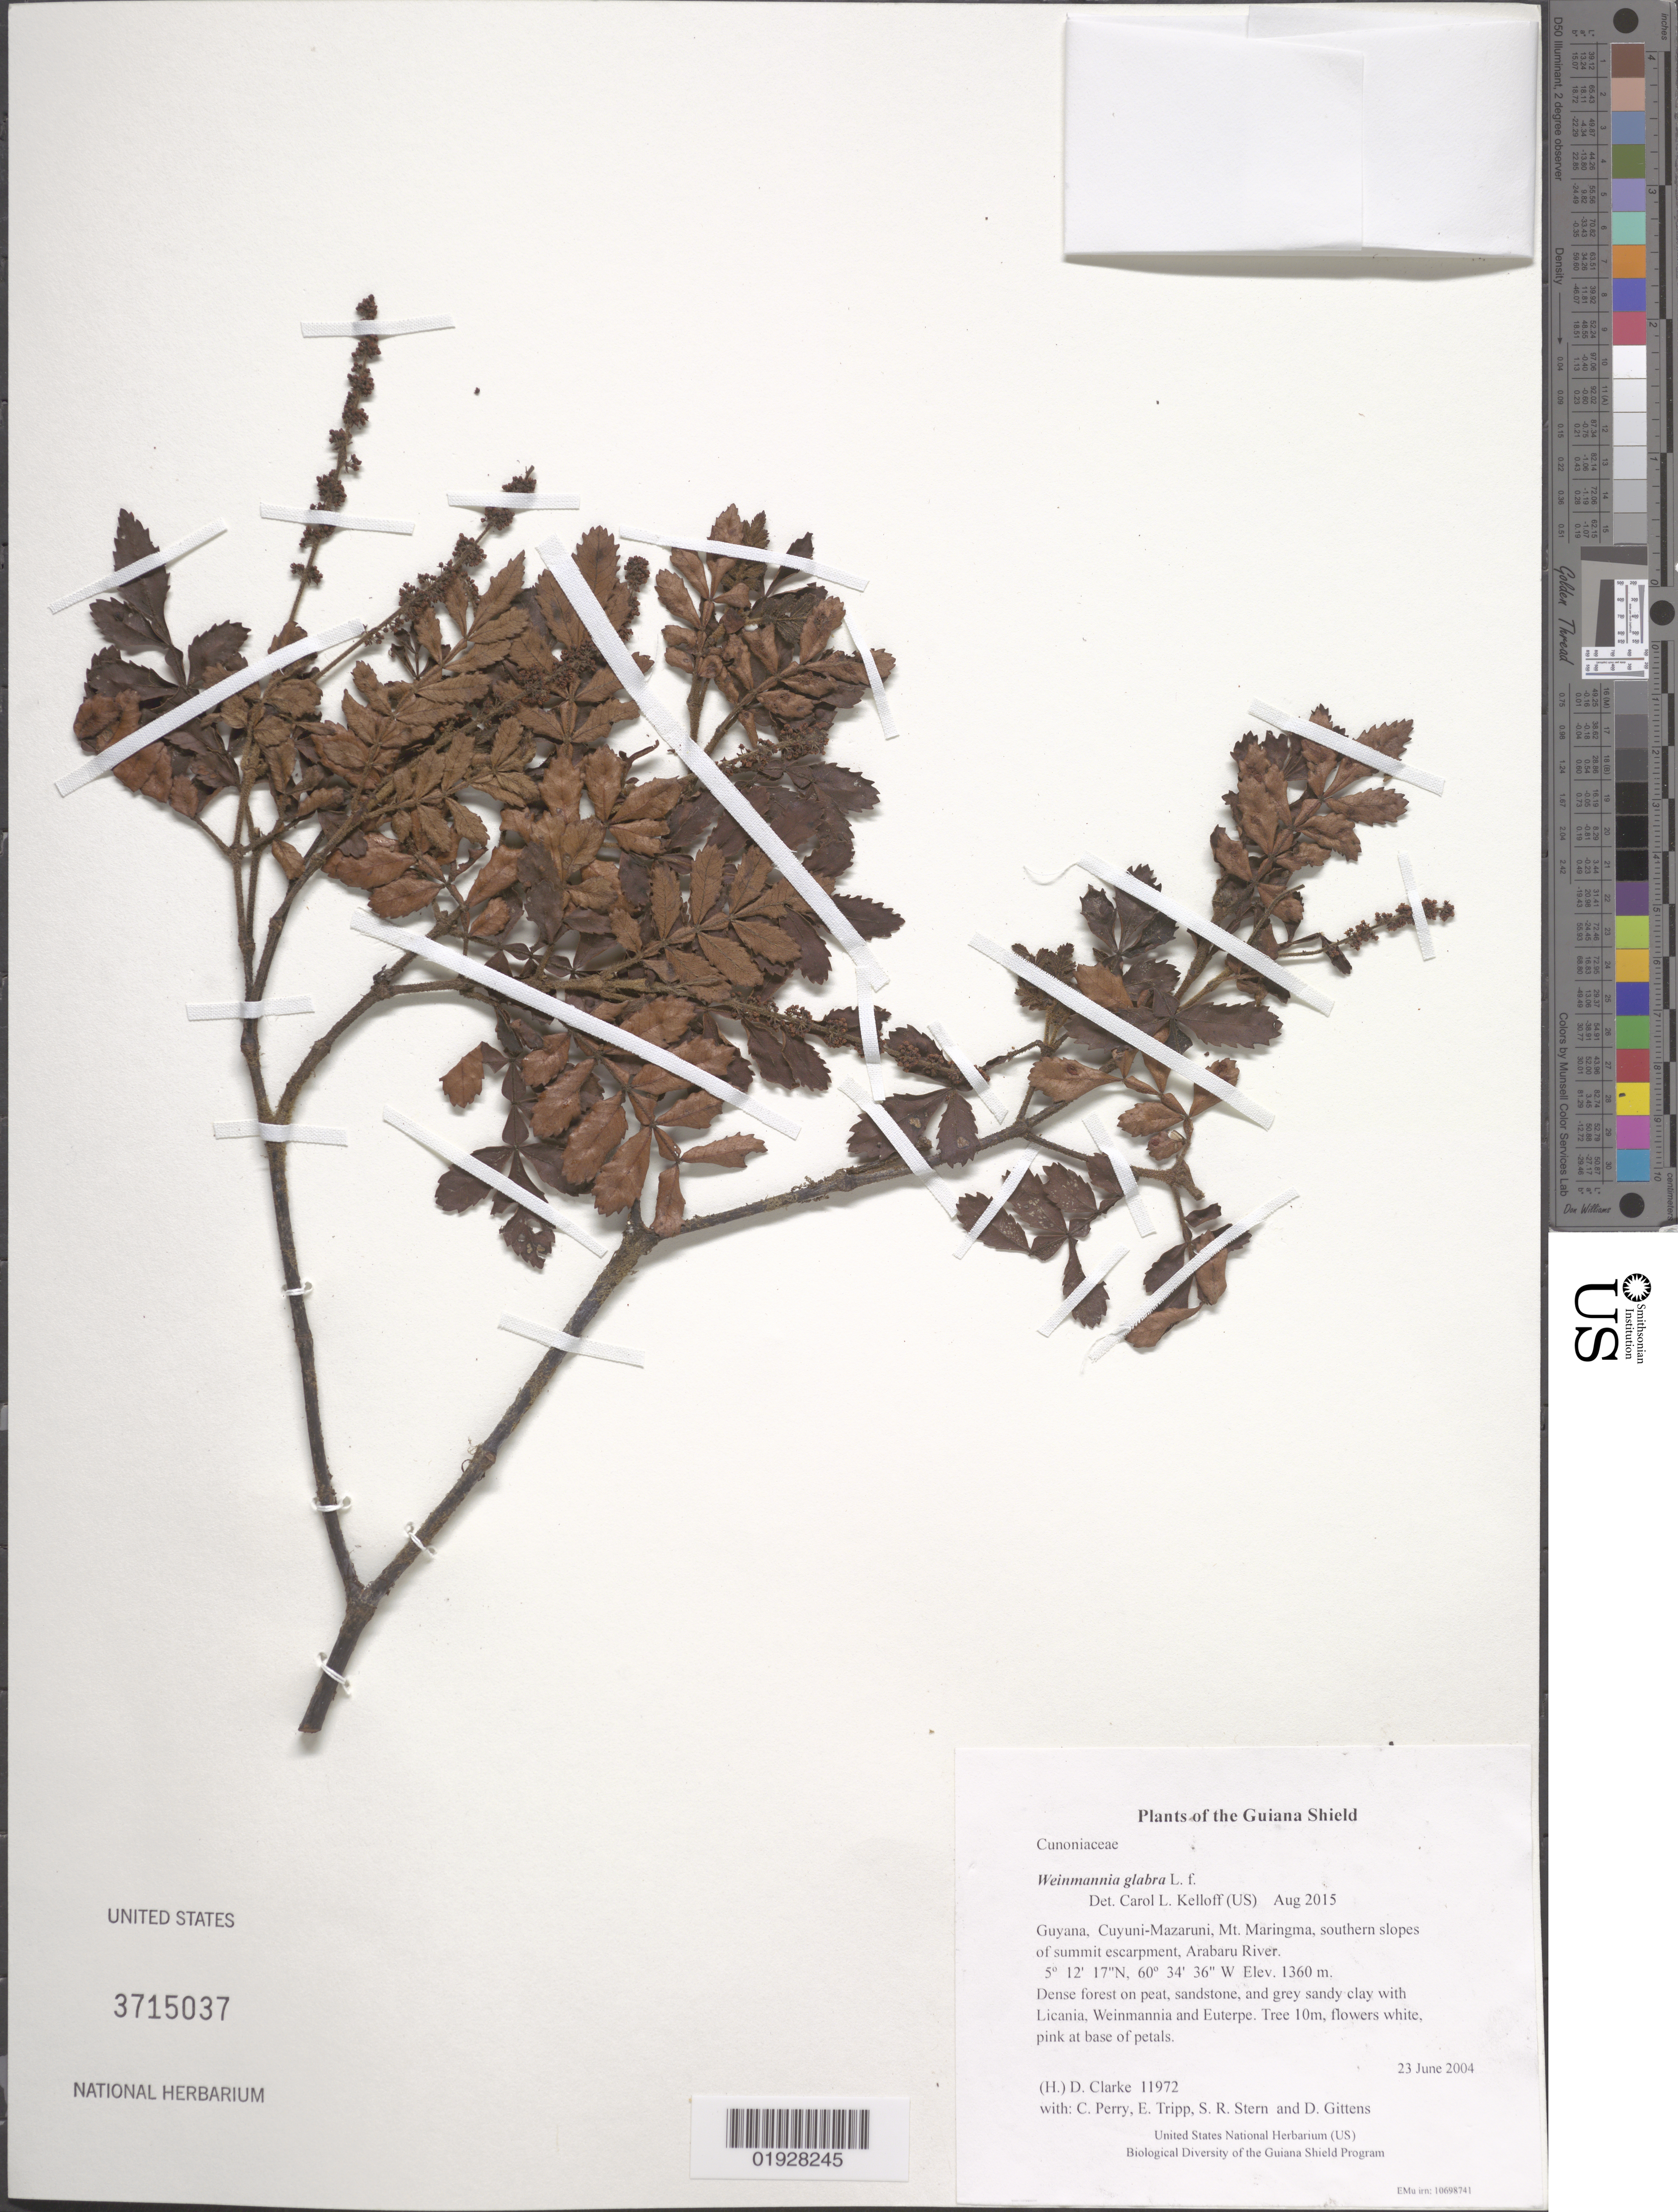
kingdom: Plantae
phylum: Tracheophyta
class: Magnoliopsida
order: Oxalidales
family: Cunoniaceae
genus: Weinmannia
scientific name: Weinmannia glabra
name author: L. f.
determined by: Kelloff, Carol L., (US), Smithsonian Institution - National Museum of Natural History (UNITED STATES)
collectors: H. D. Clarke, C. Perry, E. Tripp, S. R. Stern & D. Gittens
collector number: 11972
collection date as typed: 23 June 2004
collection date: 2004-06-23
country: Guyana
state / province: Cuyuni-Mazaruni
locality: Mt. Maringma, southern slopes of summit escarpment, Arabaru River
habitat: Dense forest on peat, sandstone, and grey sandy clay with Licania, Weinmannia and Euterpe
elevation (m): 1360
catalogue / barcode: US 3715037